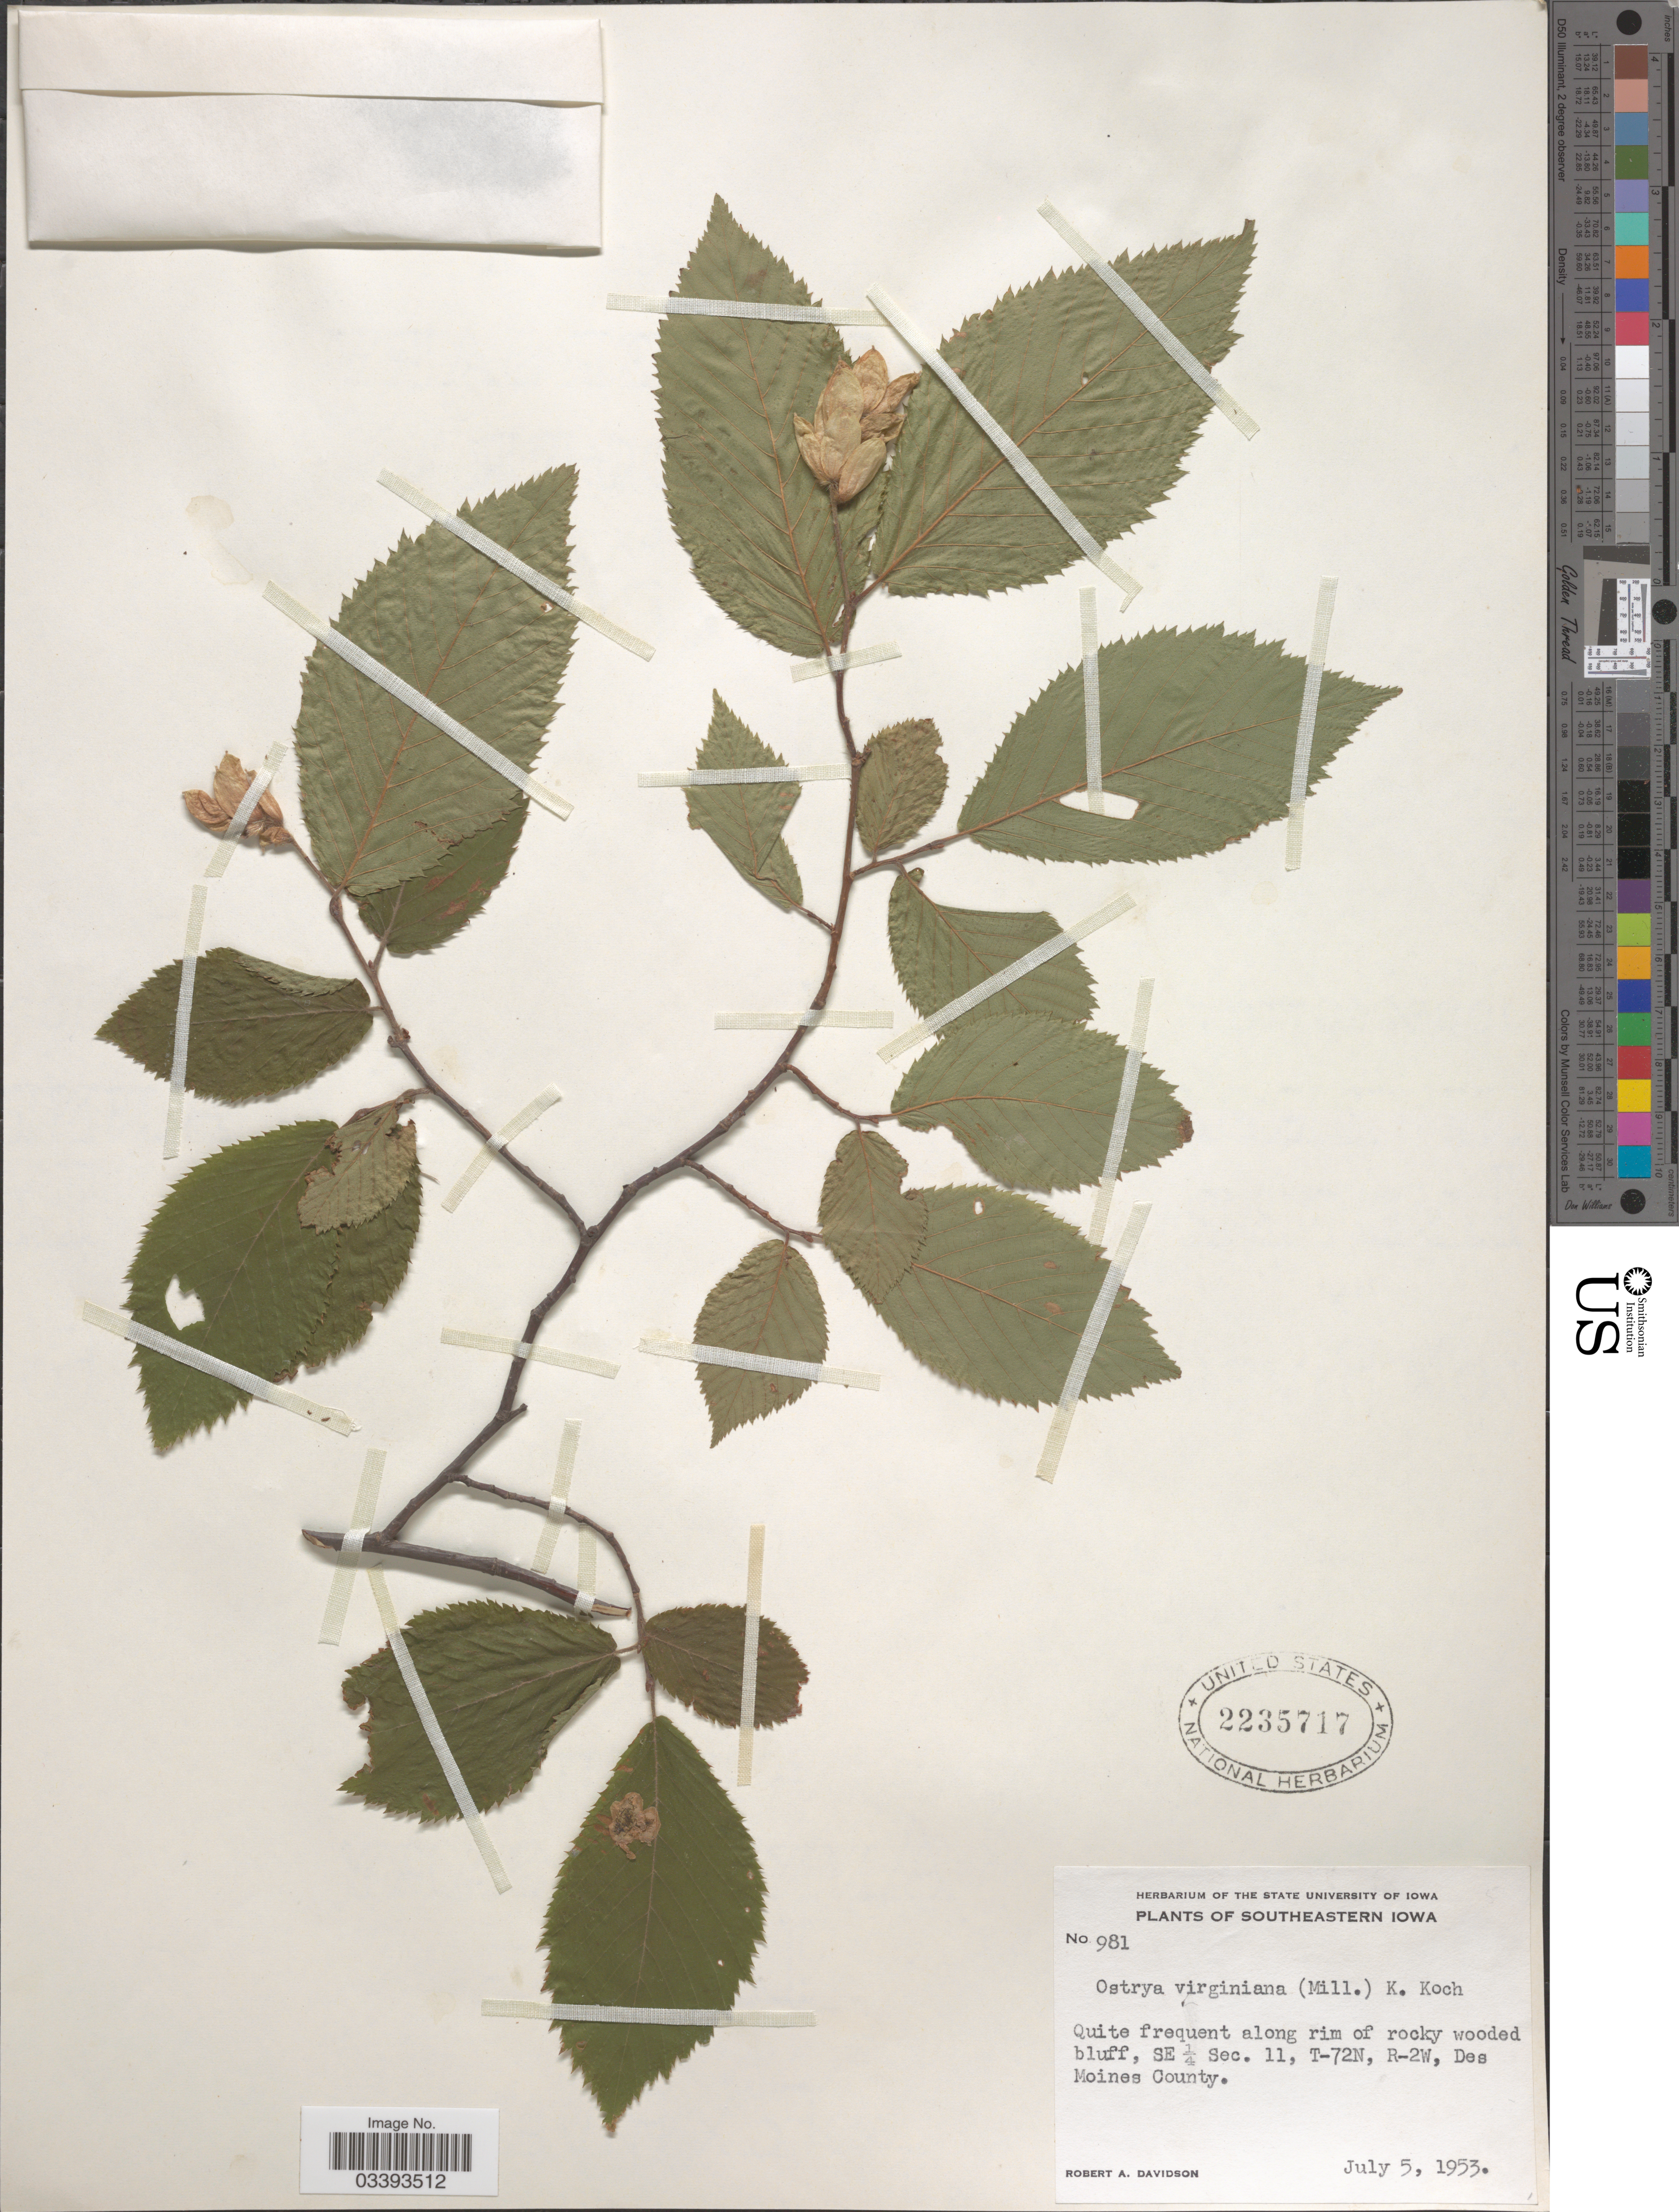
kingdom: Plantae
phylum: Tracheophyta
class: Magnoliopsida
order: Fagales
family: Betulaceae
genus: Ostrya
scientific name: Ostrya virginiana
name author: (Mill.) K. Koch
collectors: R. A. Davidson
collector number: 981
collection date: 1953-07-05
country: United States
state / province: Iowa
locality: Southeastern Iowa. SE ¼ Sec. 11, T-72N, R-2W, Des Moines County.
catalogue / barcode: US 2235717